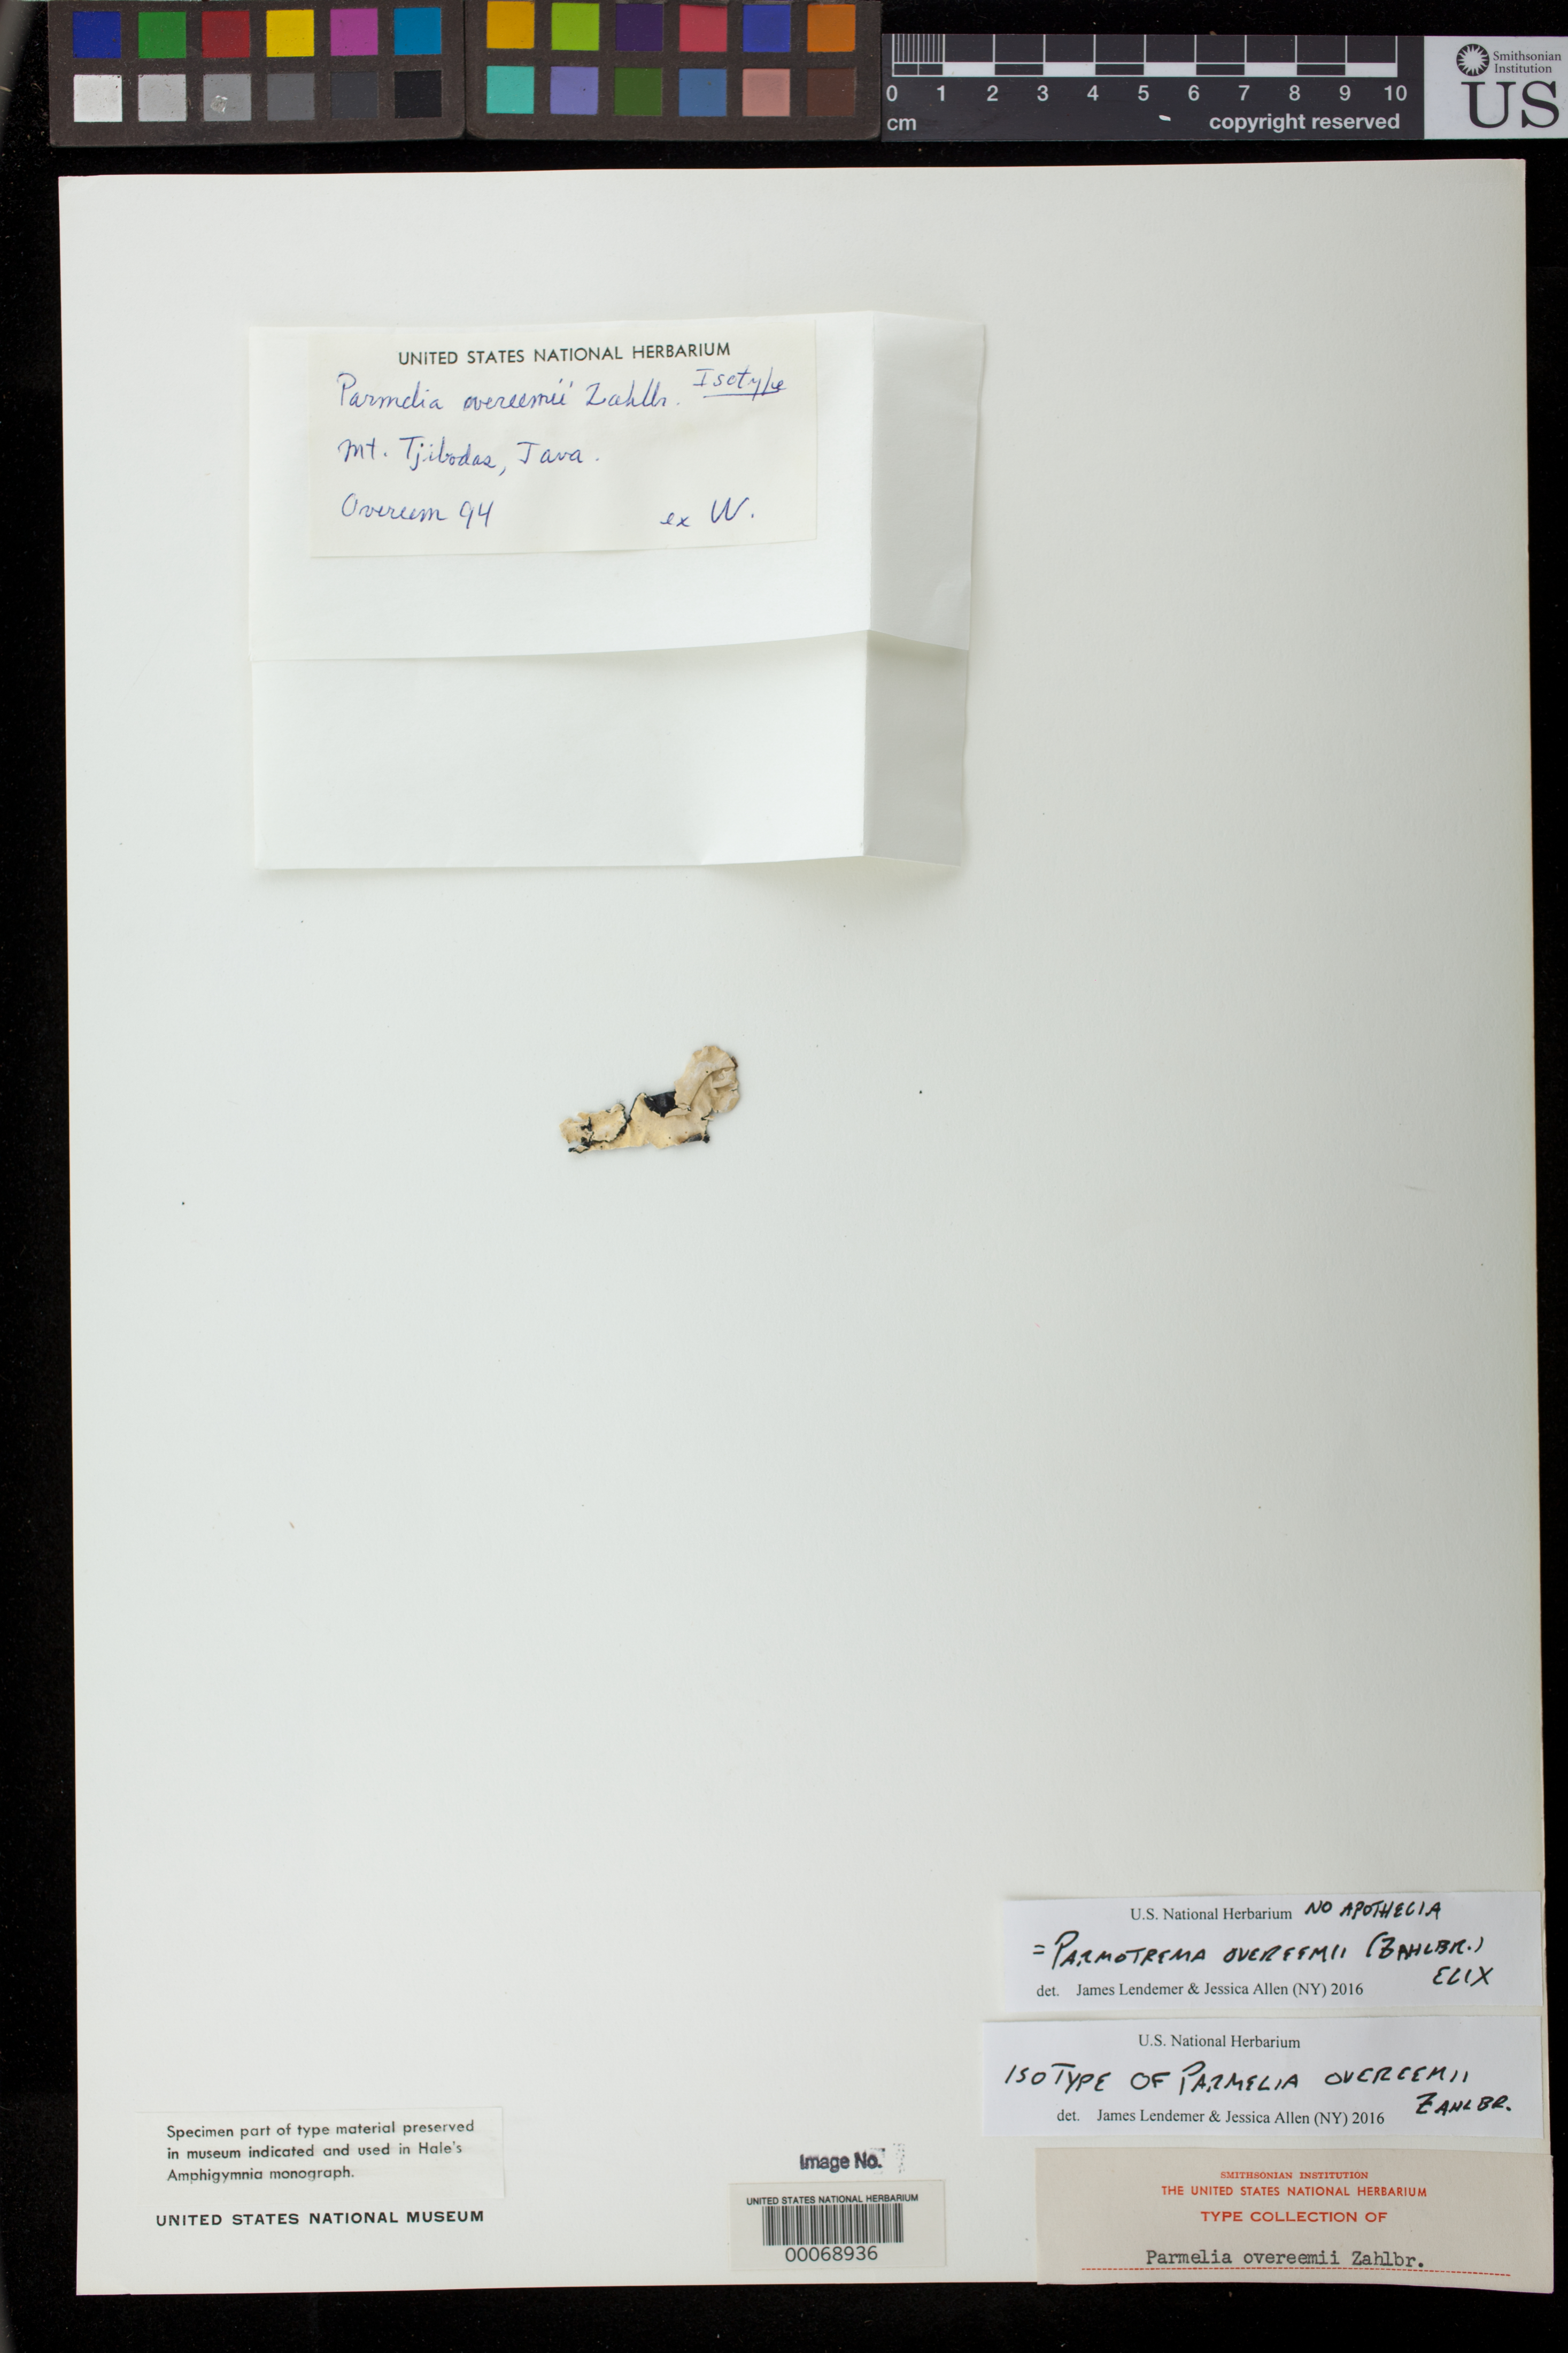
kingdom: Fungi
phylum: Ascomycota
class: Lecanoromycetes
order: Lecanorales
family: Parmeliaceae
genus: Parmelia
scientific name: Parmelia overeemii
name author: Zahlbr.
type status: Isotype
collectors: C. v. Overeem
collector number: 94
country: Indonesia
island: Java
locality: Mt. Tjibodas.